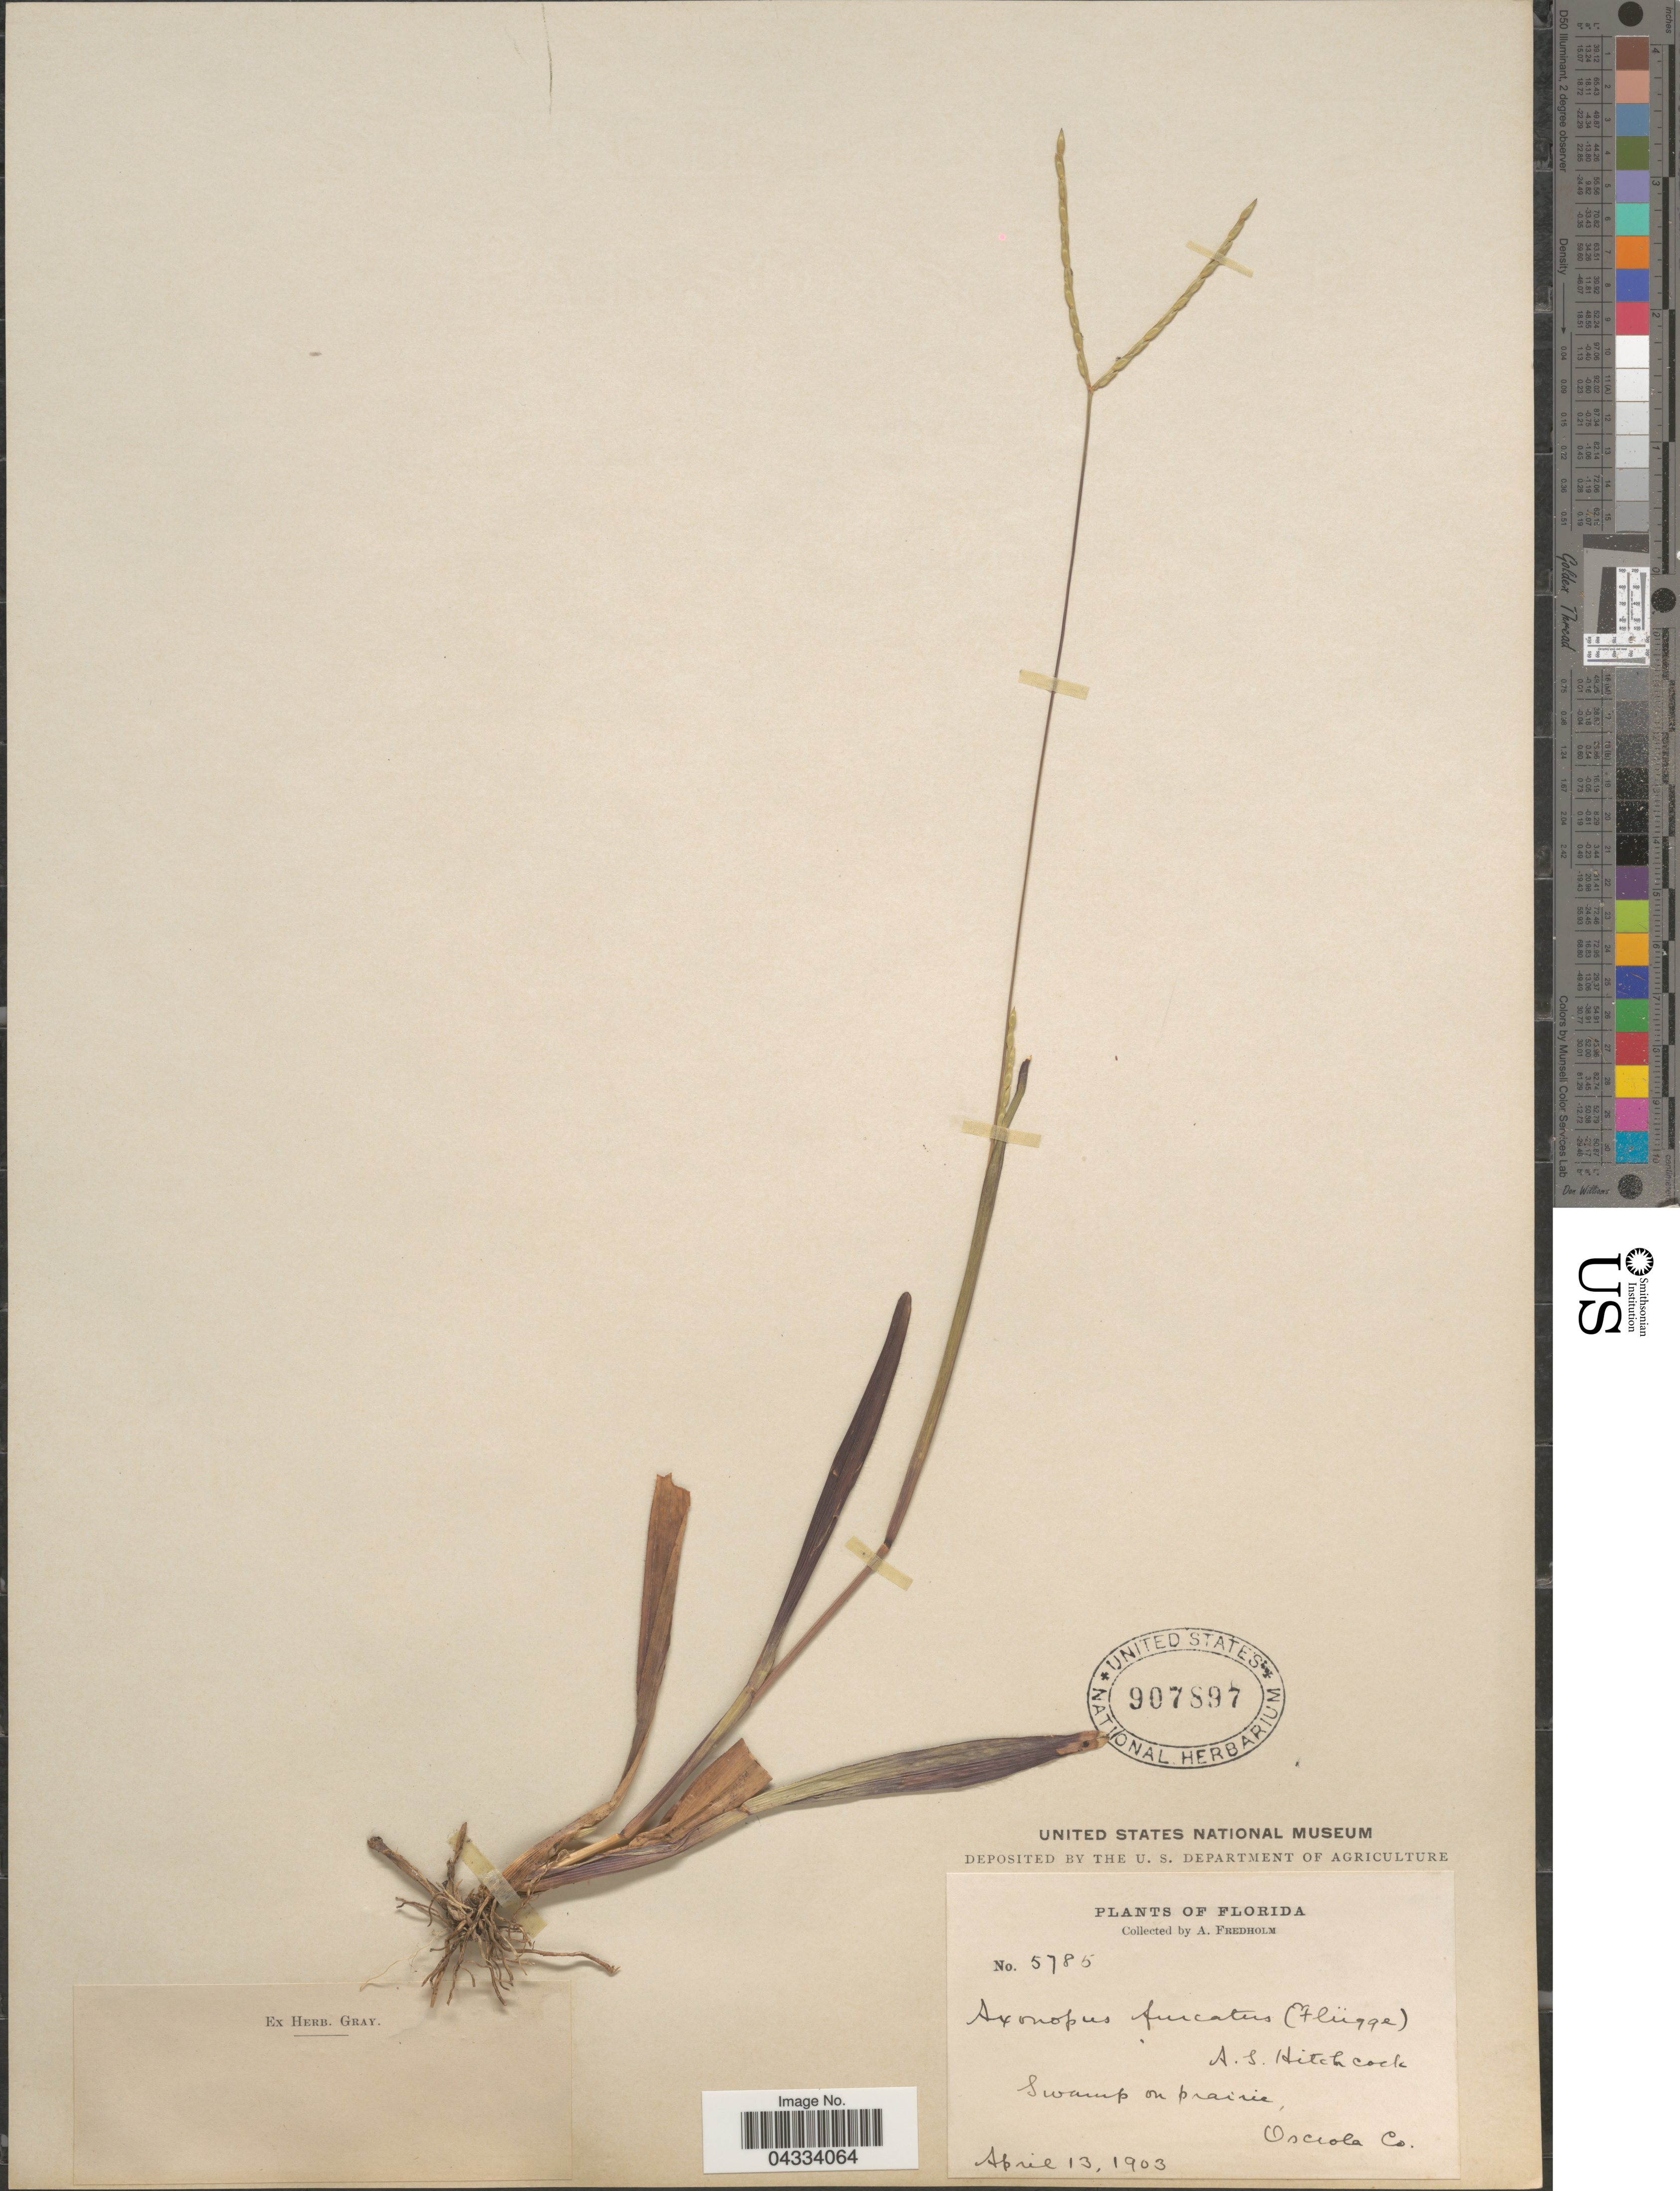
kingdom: Plantae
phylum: Tracheophyta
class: Liliopsida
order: Poales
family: Poaceae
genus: Axonopus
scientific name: Axonopus furcatus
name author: (Flüggé) Hitchc.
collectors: A. Fredholm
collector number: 5785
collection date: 1903-04-13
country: United States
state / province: Florida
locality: Swamp on prairie, Osceola Co.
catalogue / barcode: US 907897